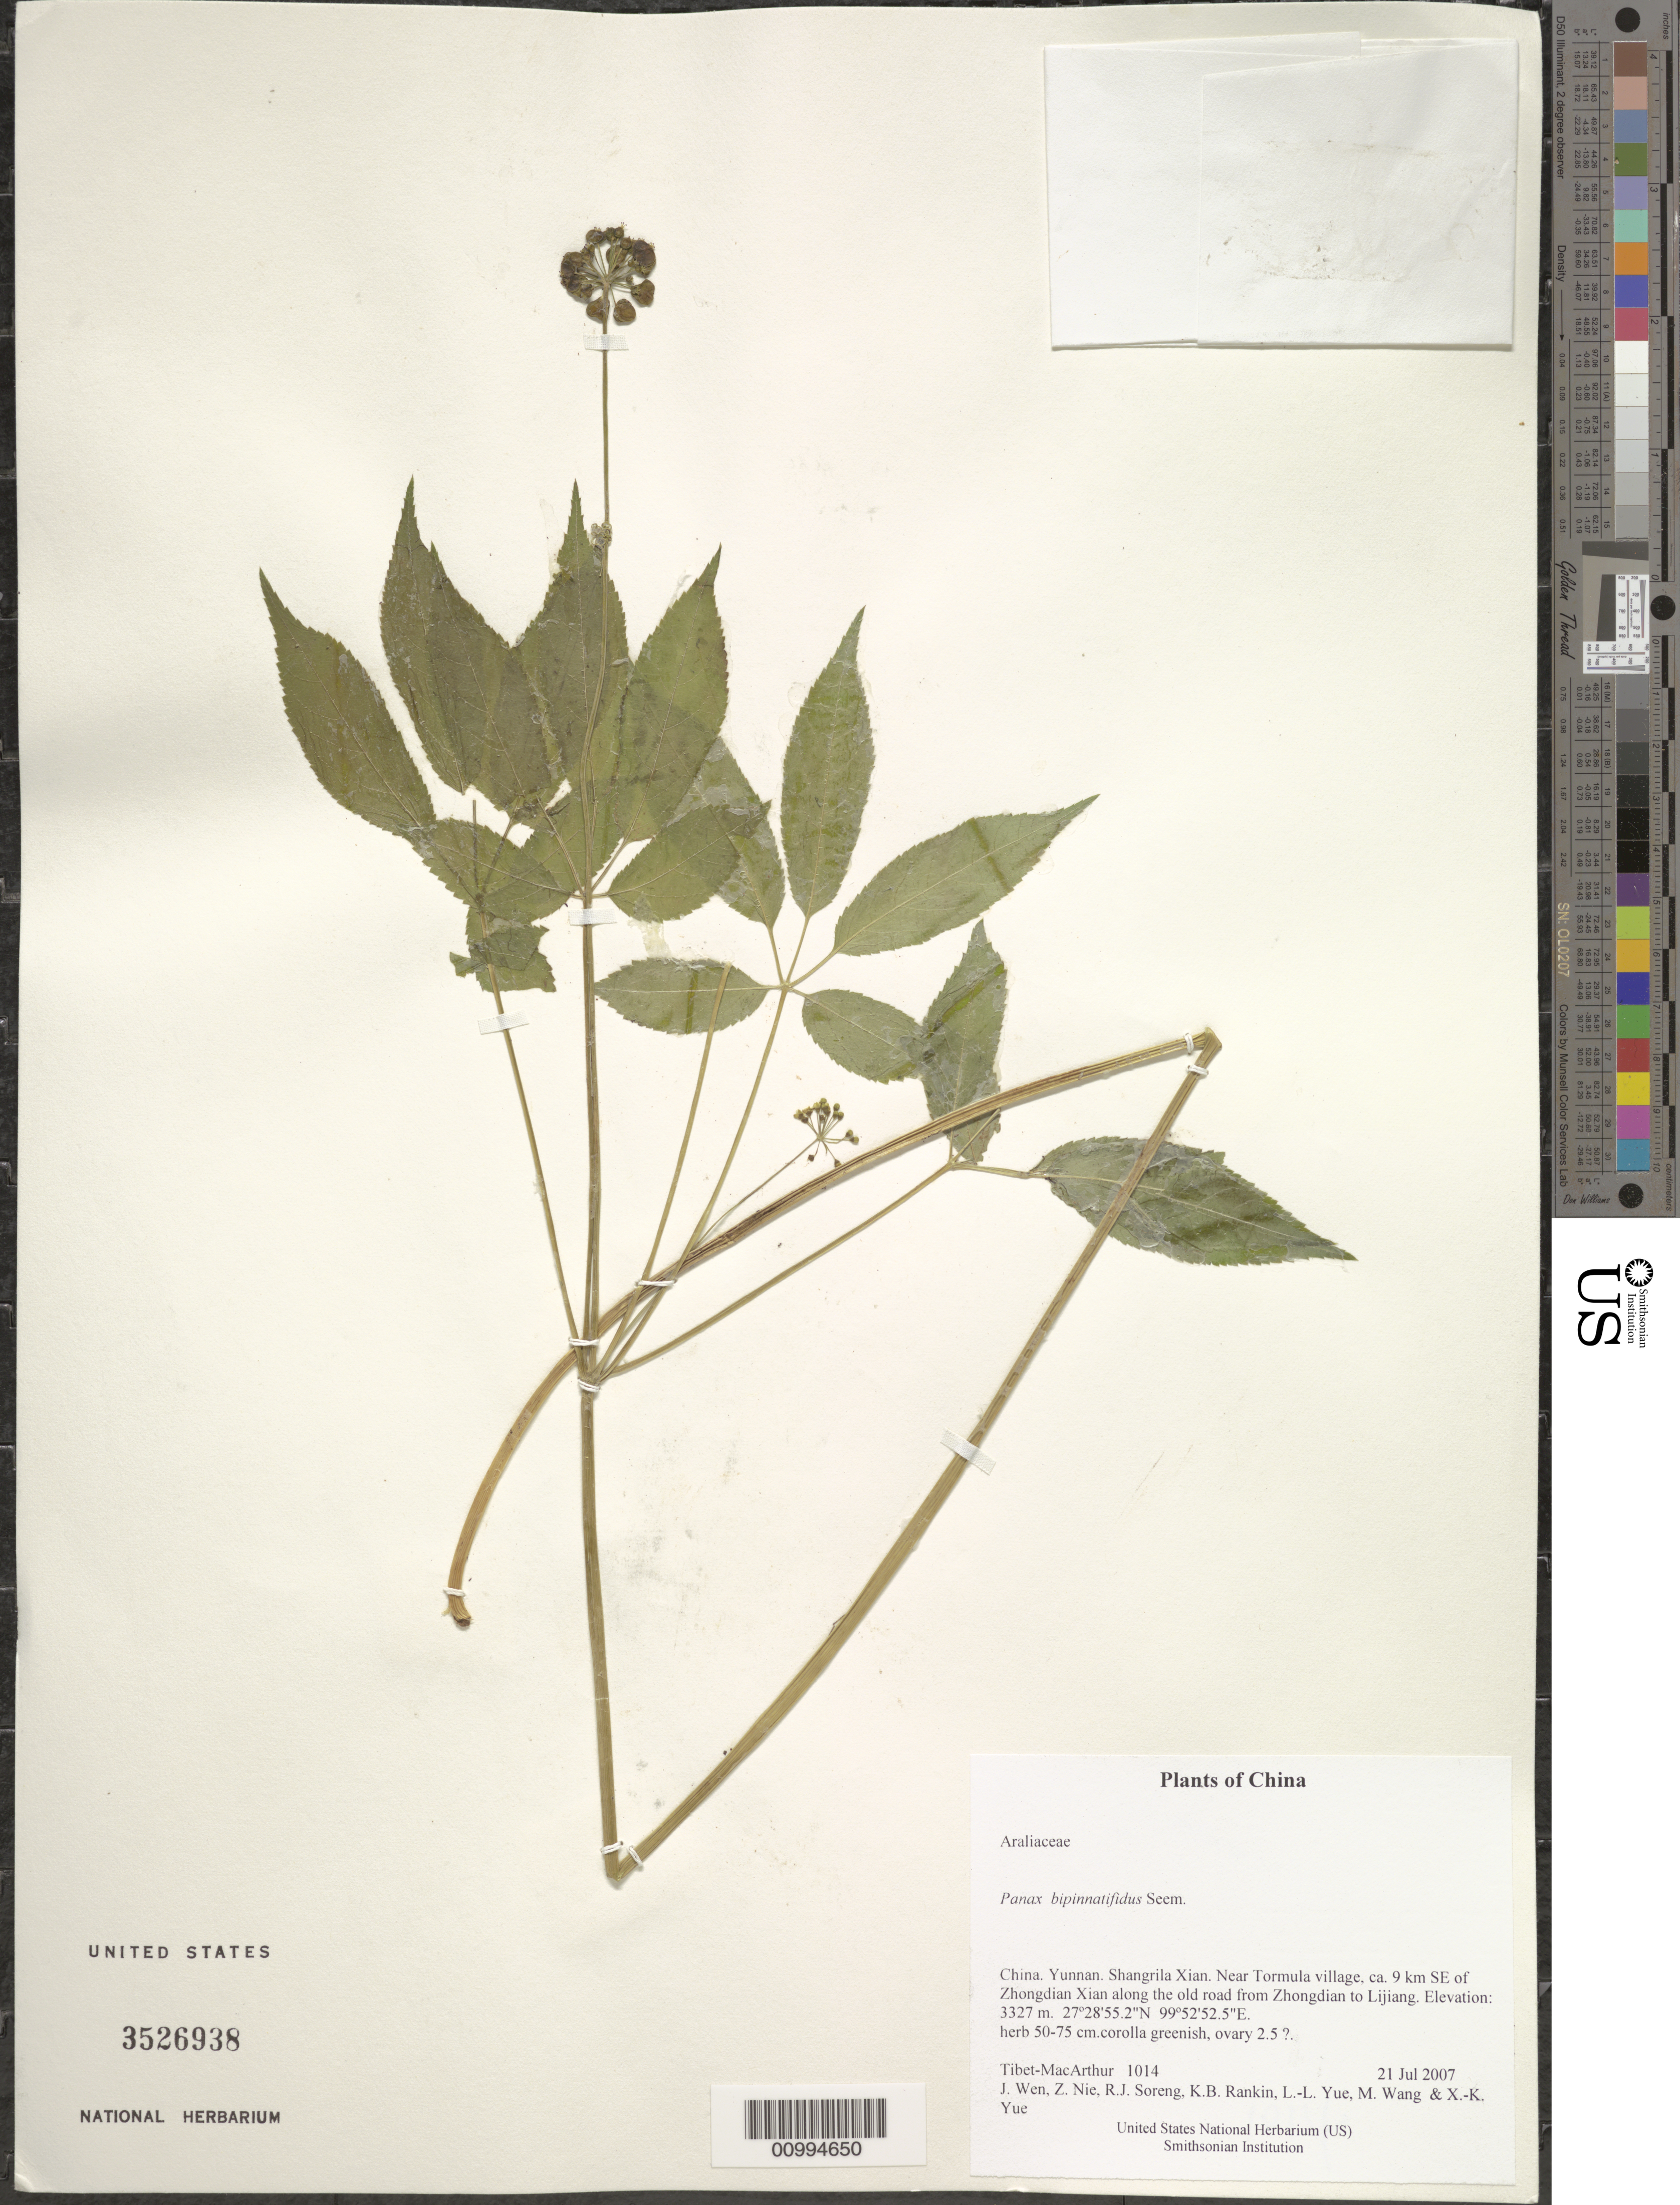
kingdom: Plantae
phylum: Tracheophyta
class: Magnoliopsida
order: Apiales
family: Araliaceae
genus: Panax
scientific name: Panax bipinnatifidus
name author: Seem.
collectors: Tibet-MacArthur, J. Wen, Z. Nie, R. J. Soreng, K. Rankin, L. Yue, M. Wang & X. Yue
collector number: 1014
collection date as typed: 21 Jul 2007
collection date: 2007-07-21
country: China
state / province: Yunnan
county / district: Shangrila Xian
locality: Near Tormula village, ca. 9 km SE of Zhongdian Xian along the old road from Zhongdian to Lijiang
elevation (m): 3327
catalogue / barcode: US 3526938